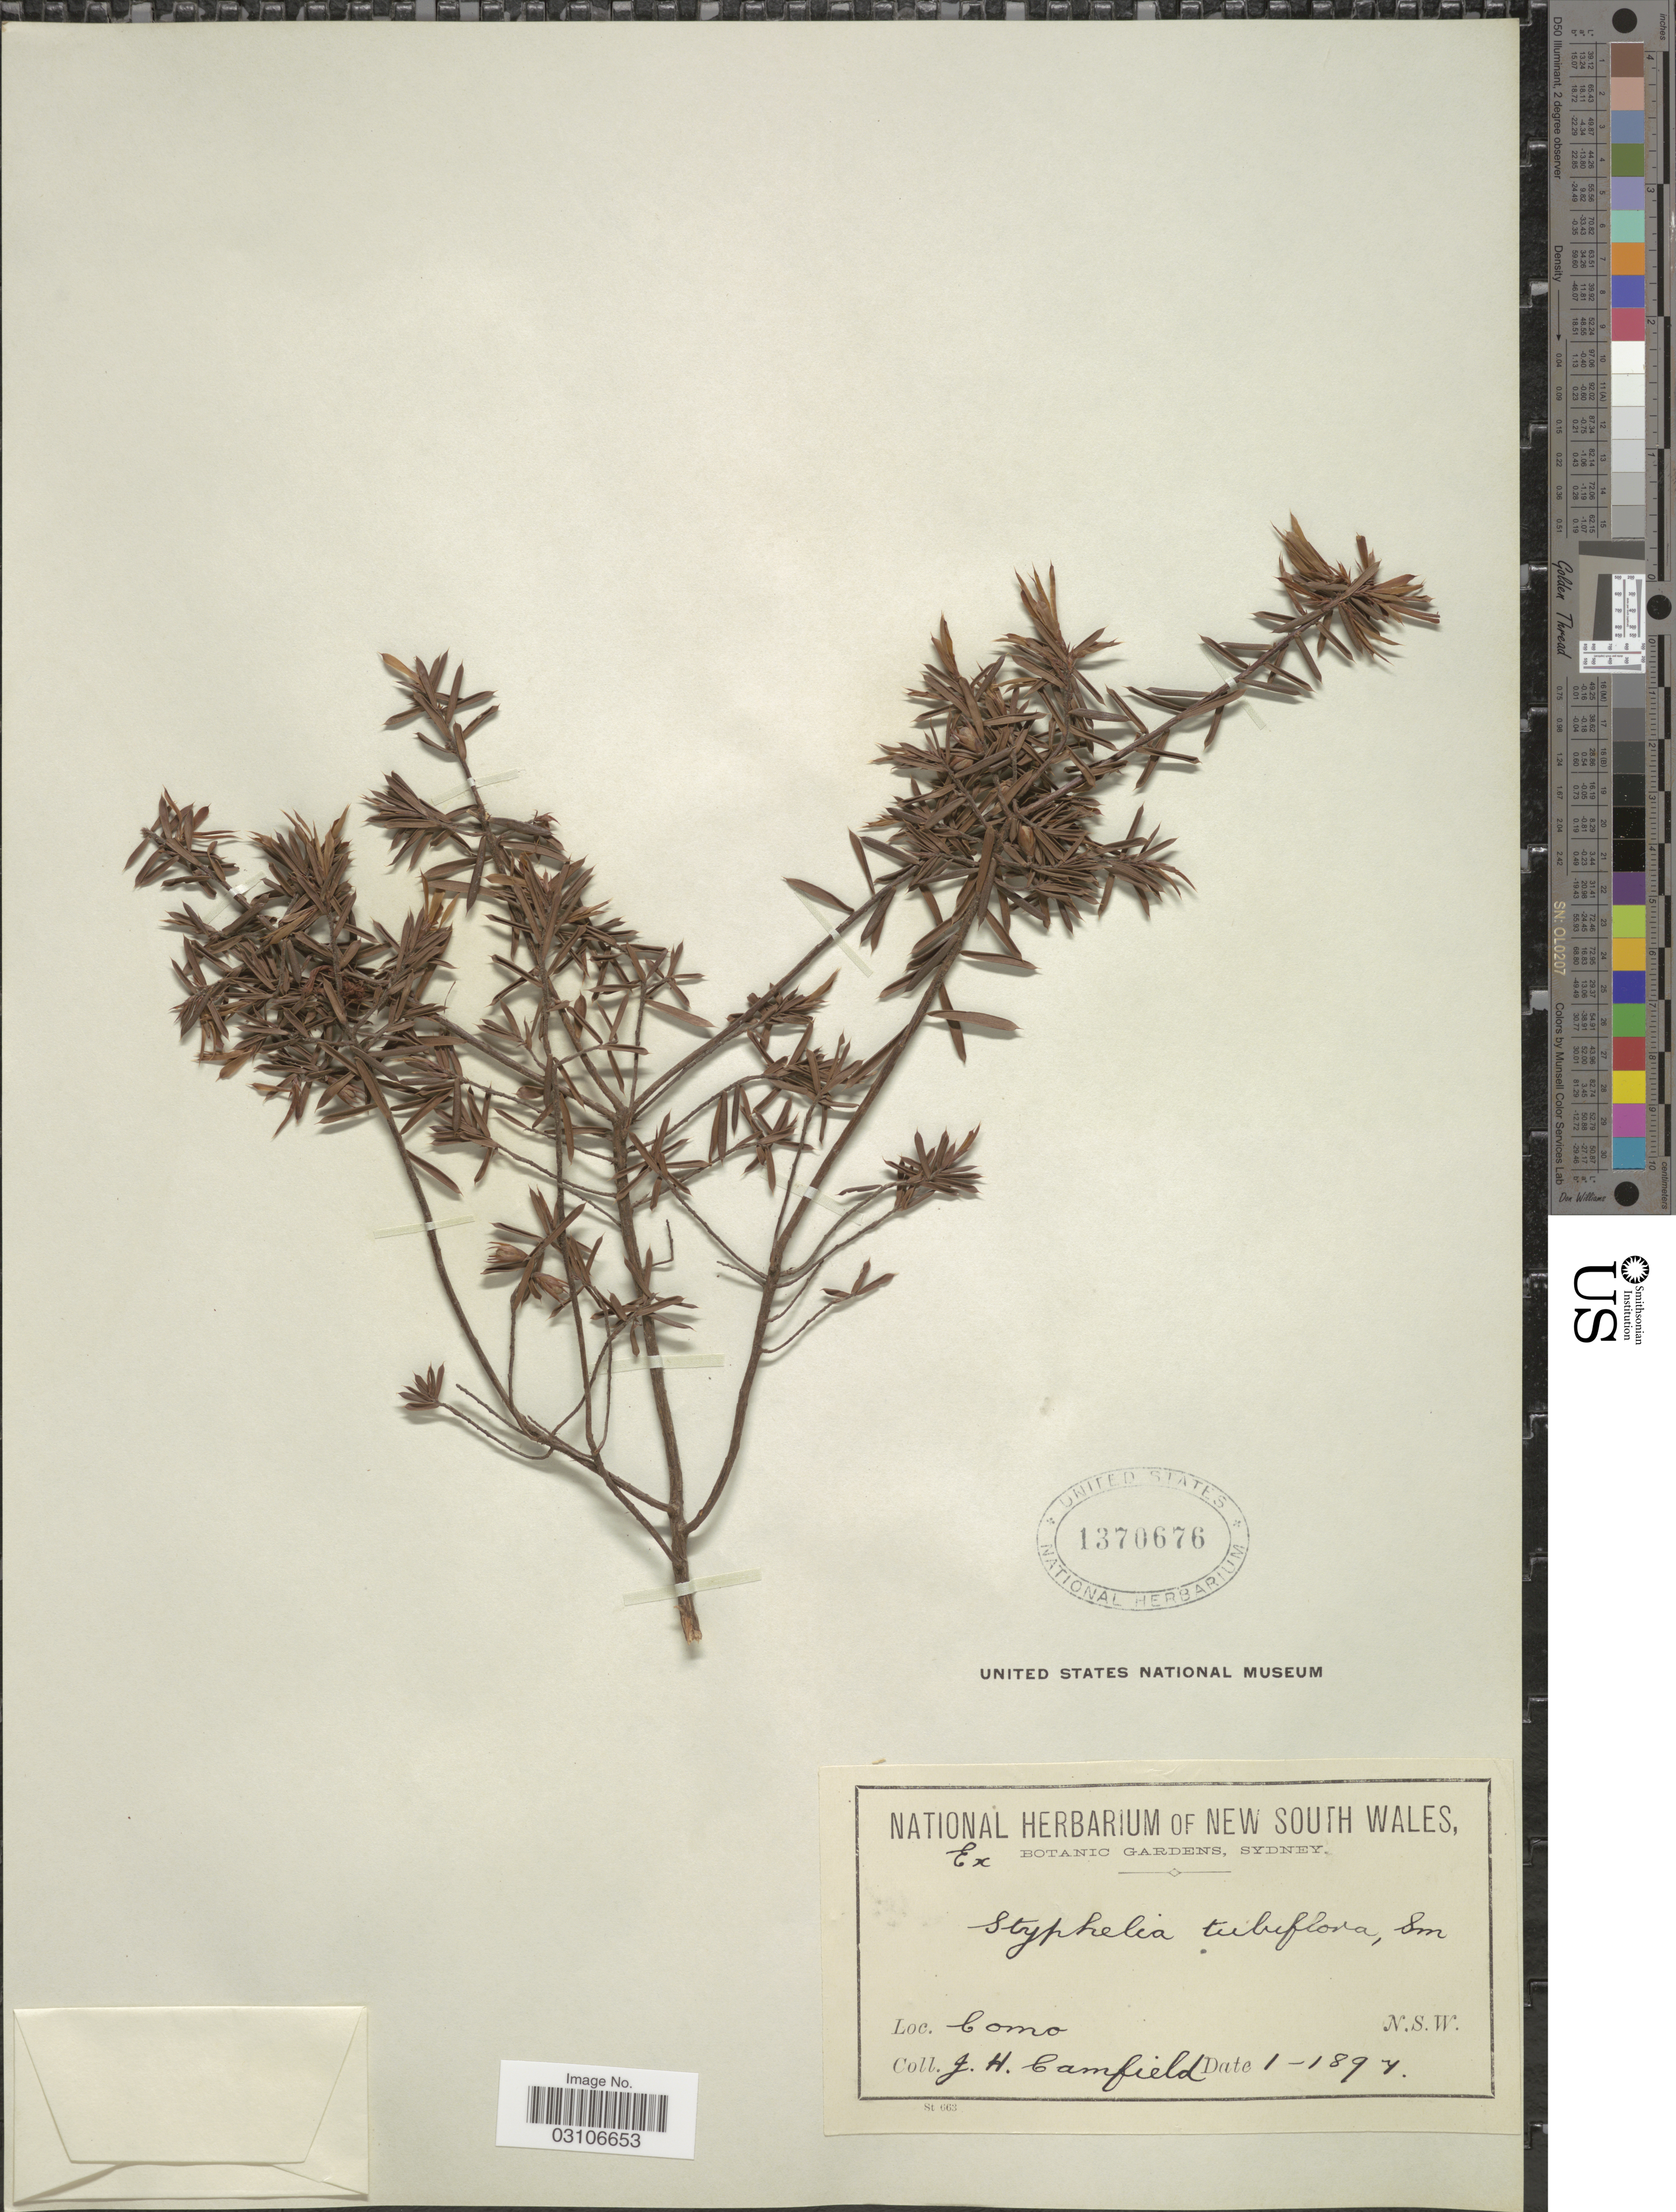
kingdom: Plantae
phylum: Tracheophyta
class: Magnoliopsida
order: Ericales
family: Ericaceae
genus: Styphelia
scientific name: Styphelia tubiflora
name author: L.S. Sm.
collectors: J. Camfield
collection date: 1897-01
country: Australia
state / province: New South Wales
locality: Como.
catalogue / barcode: US 1370676